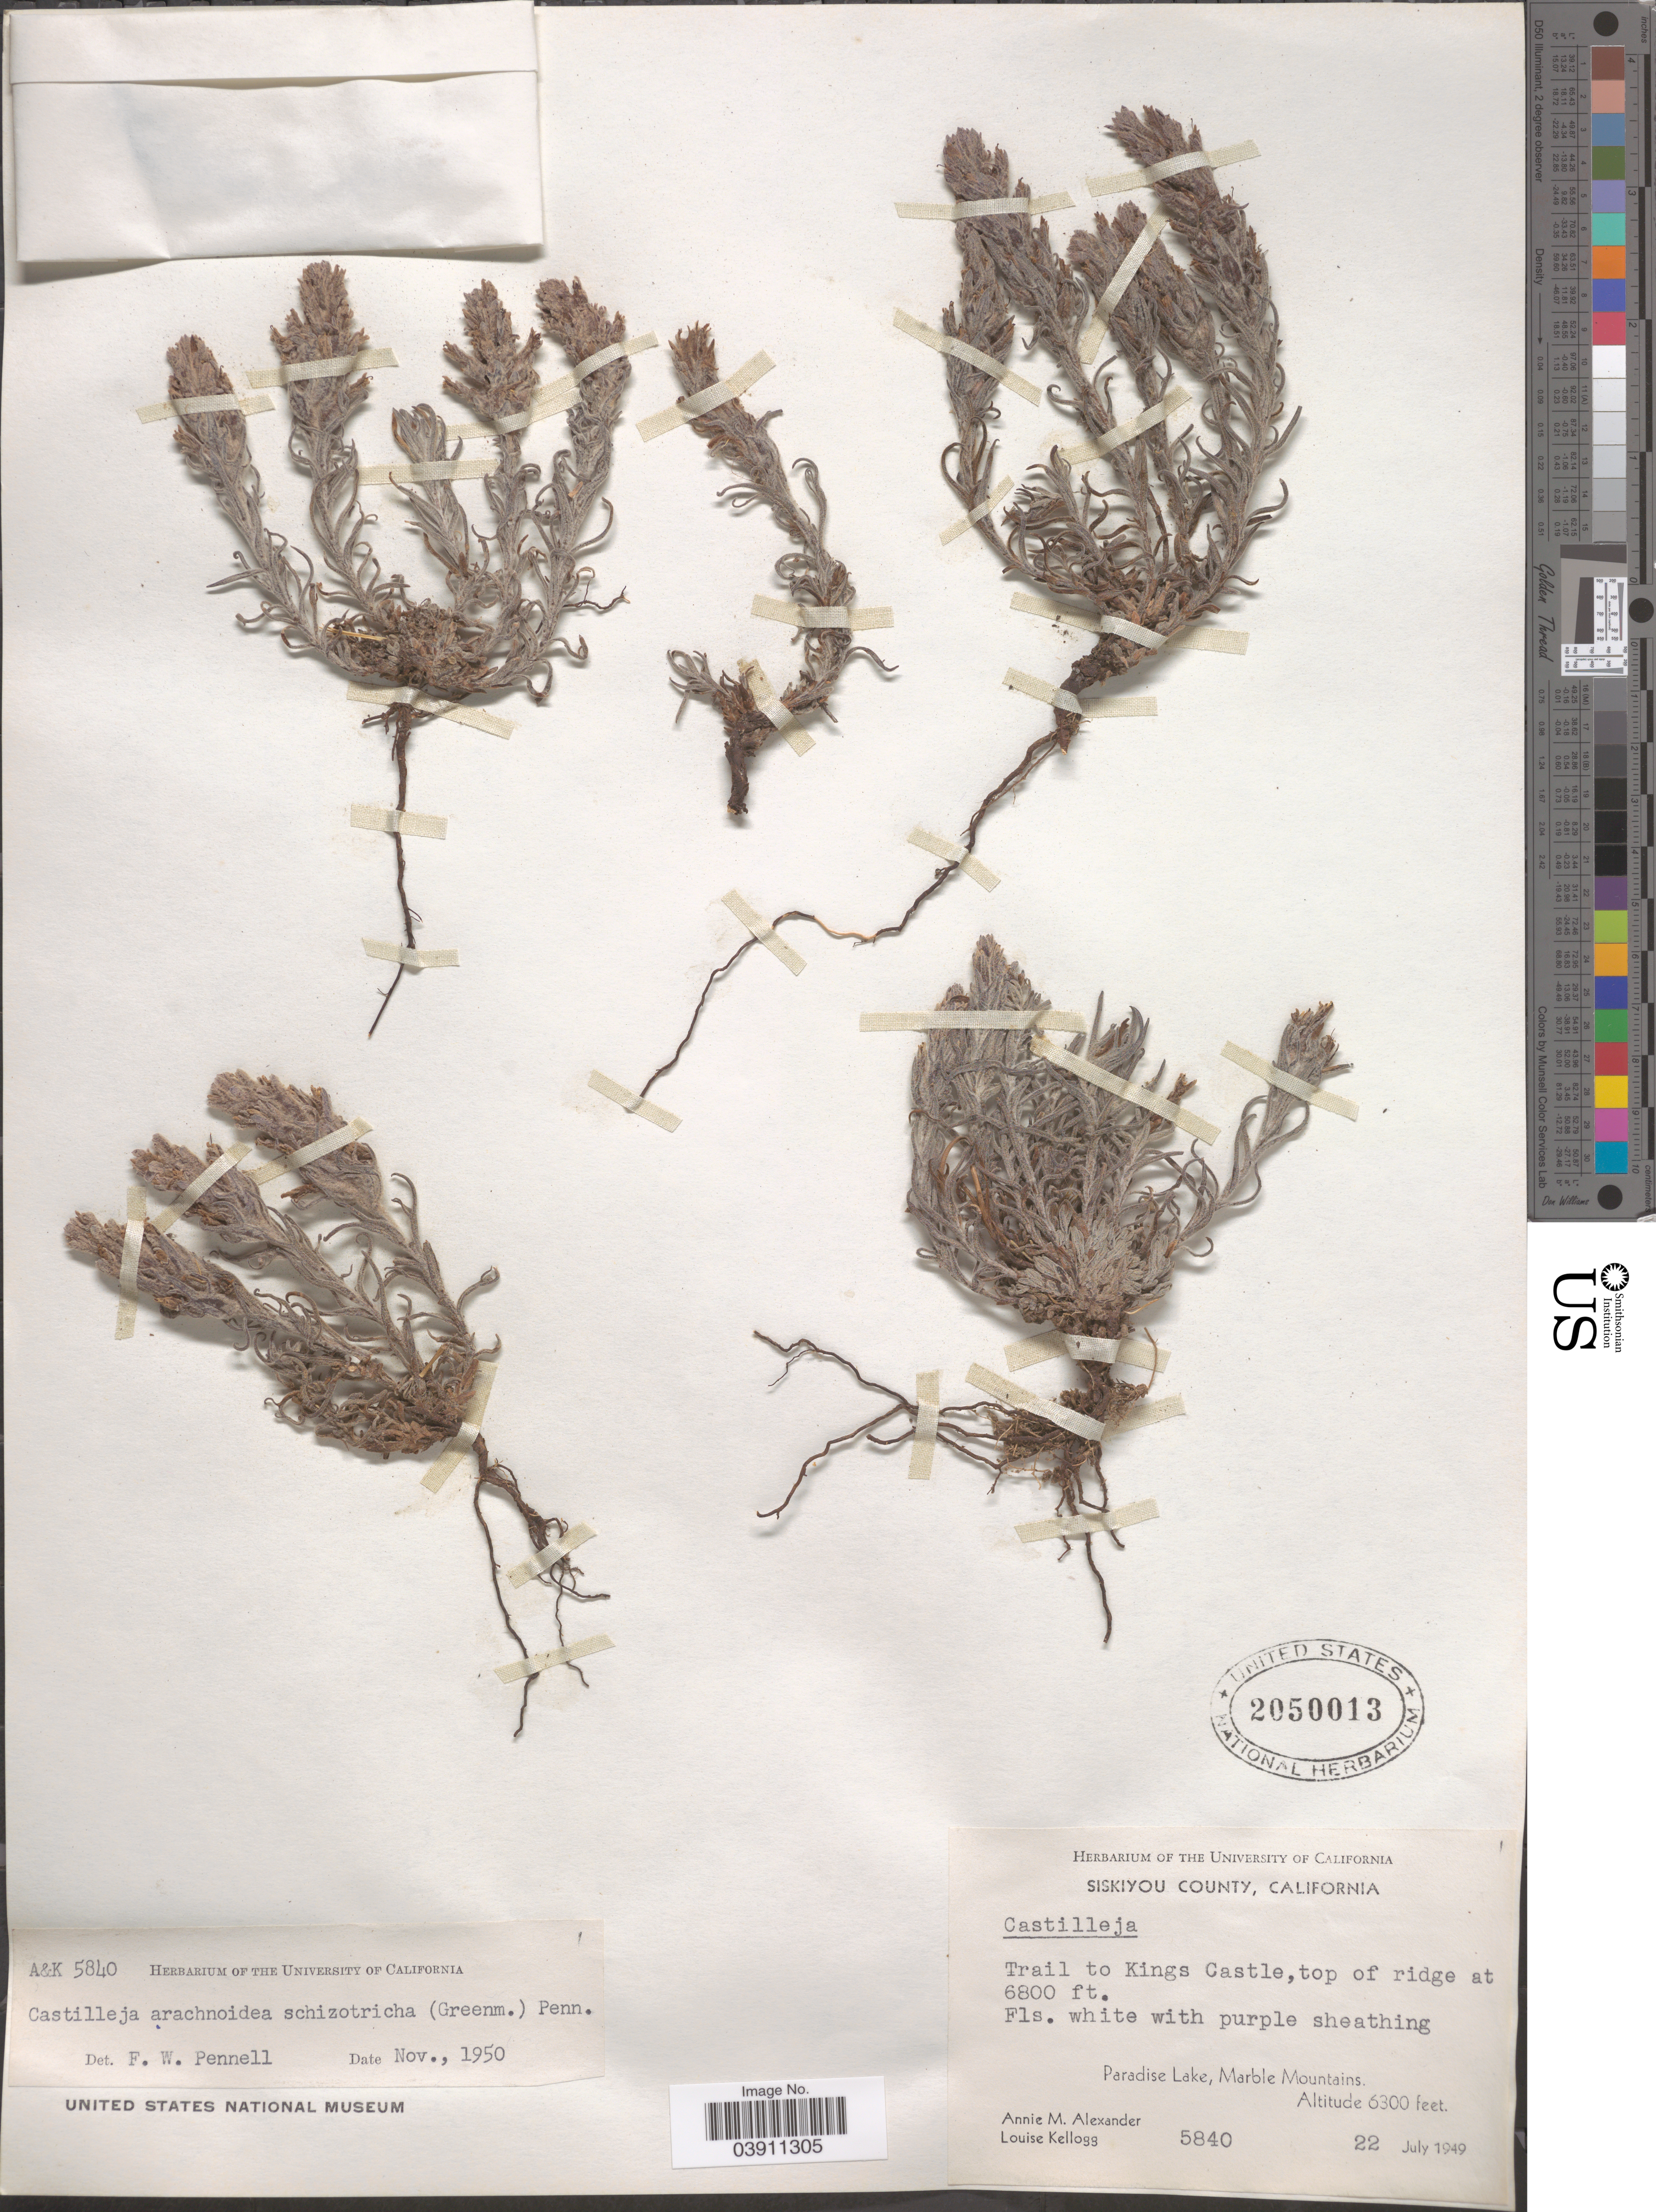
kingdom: Plantae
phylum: Tracheophyta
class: Magnoliopsida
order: Lamiales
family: Orobanchaceae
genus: Castilleja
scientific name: Castilleja arachnoidea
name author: Greenm.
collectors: A. M. Alexander & L. Kellogg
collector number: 5840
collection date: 1949-07-22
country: United States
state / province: California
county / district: Siskiyou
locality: Siskiyou County. Trail to Kings Castle, top of ridge. Paradise Lake, Marble Mountains.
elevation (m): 2073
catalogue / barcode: US 2050013